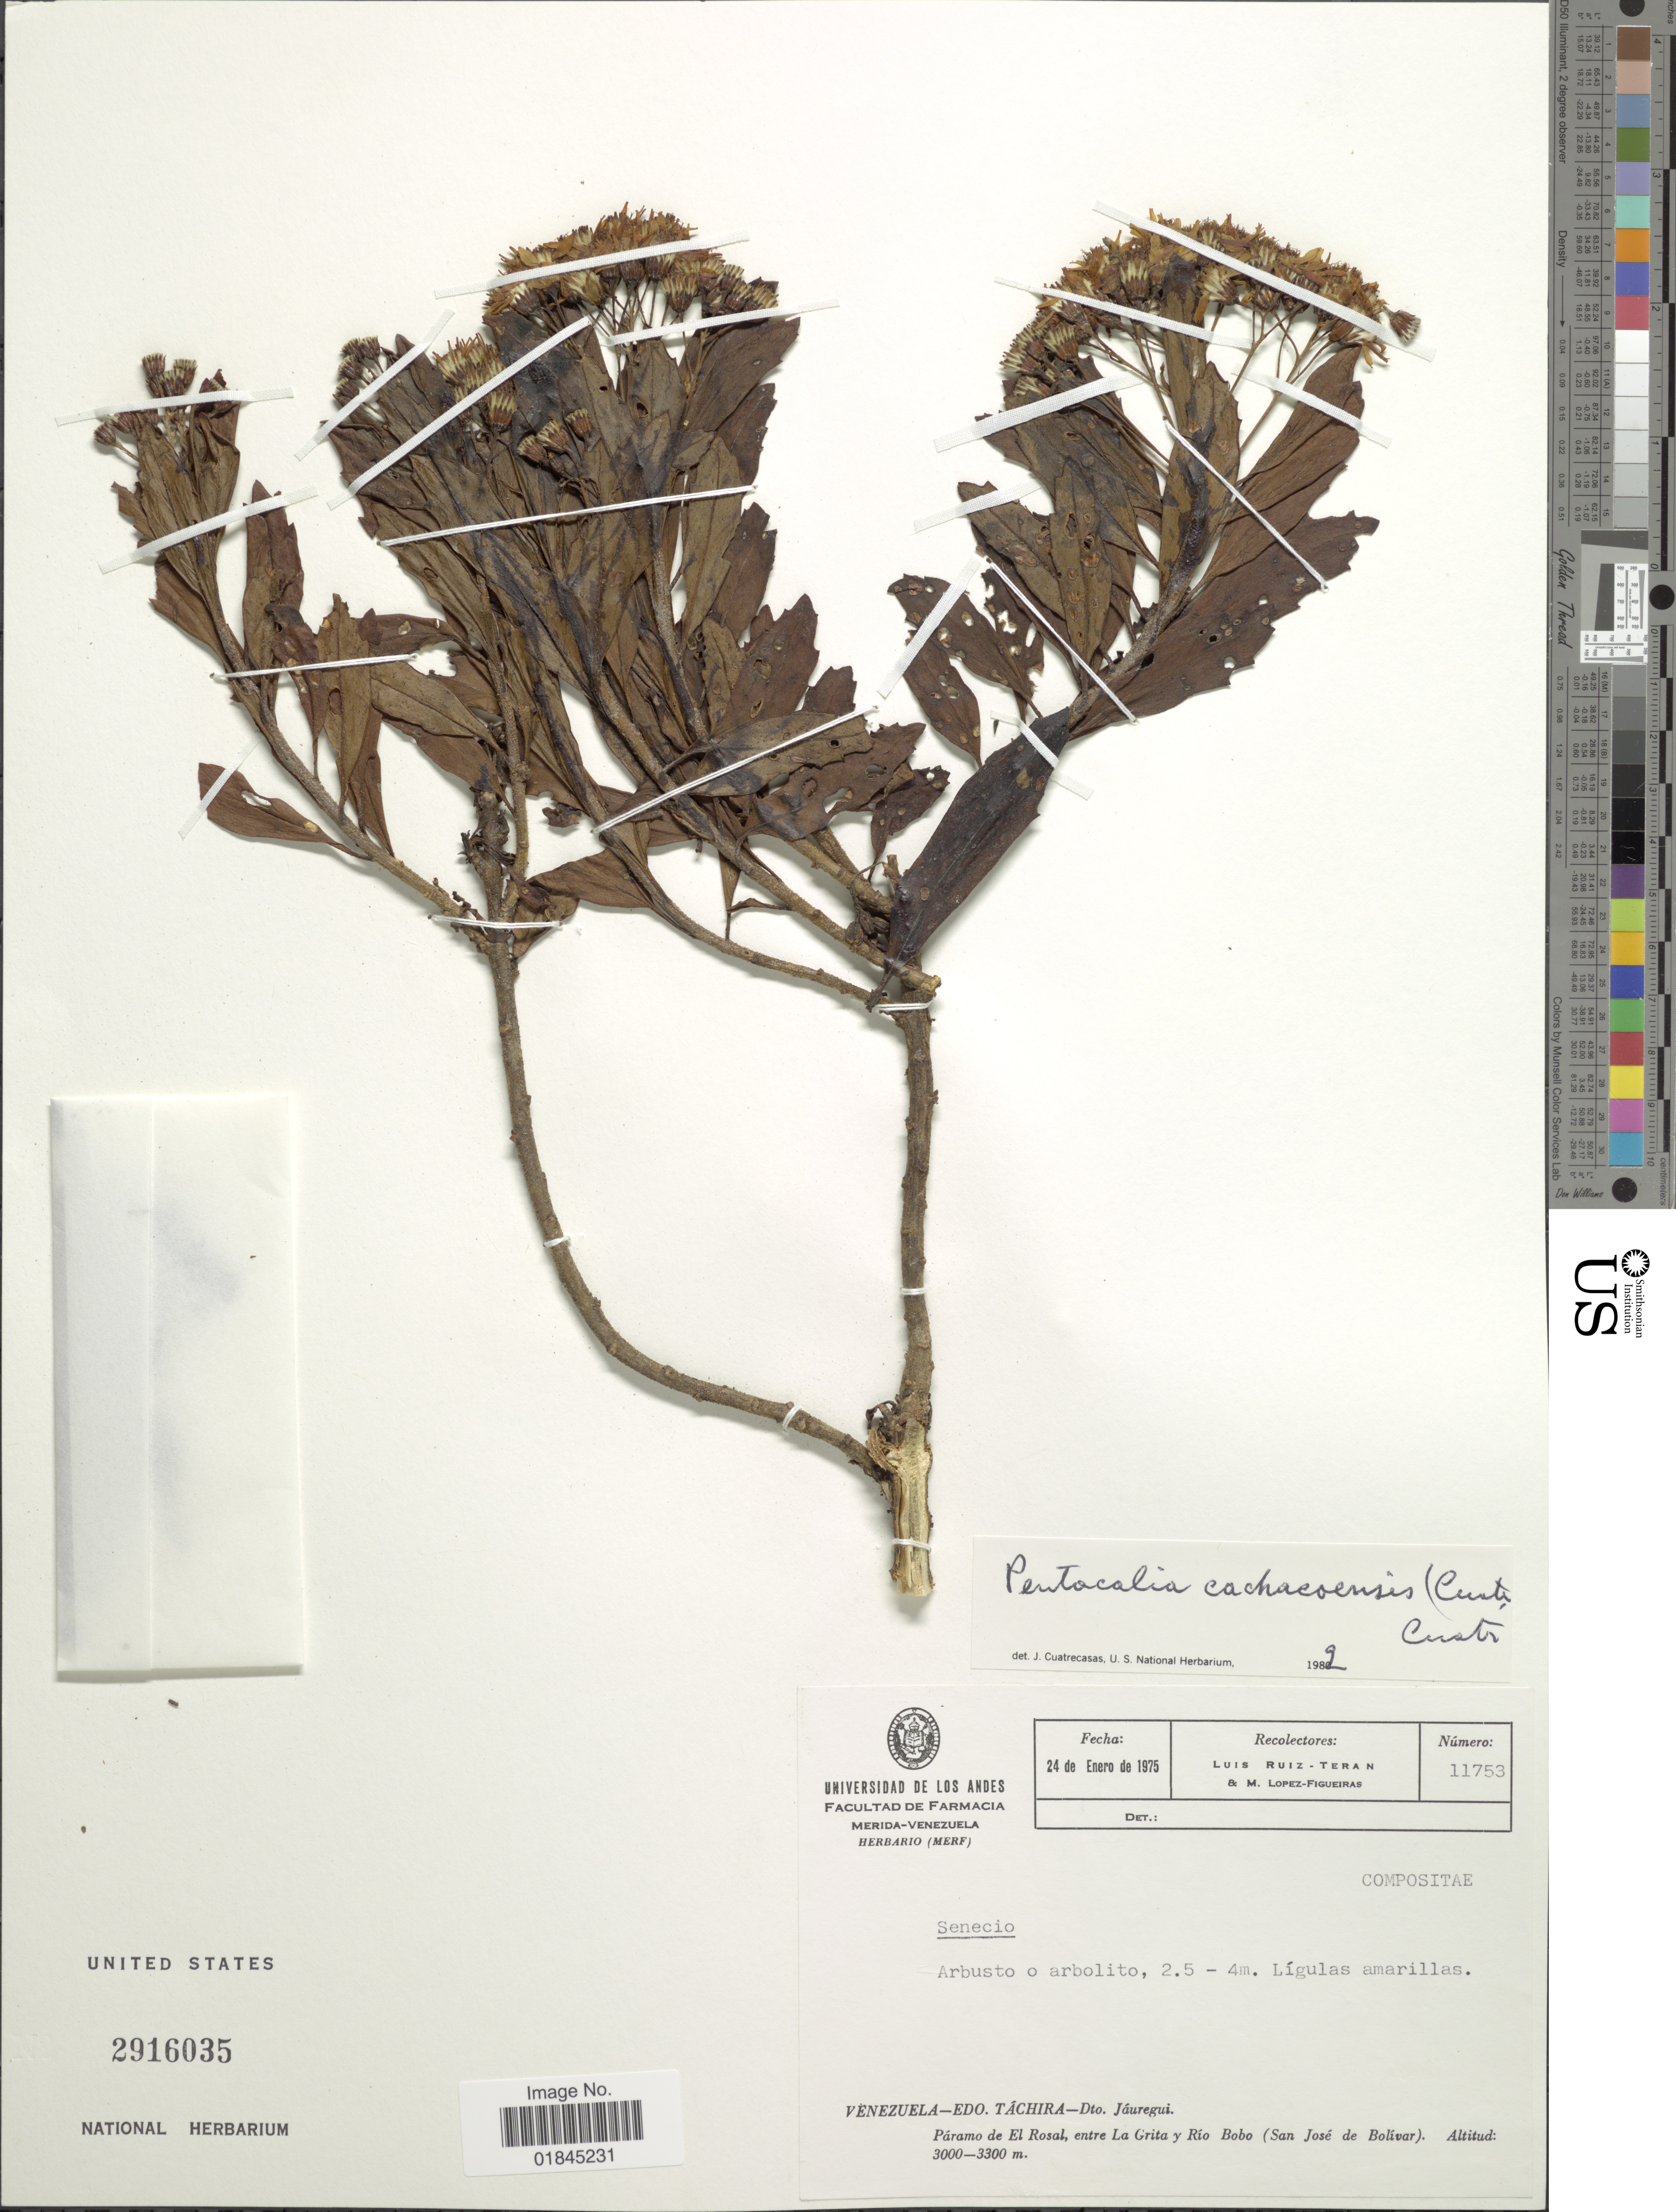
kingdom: Plantae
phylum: Tracheophyta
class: Magnoliopsida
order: Asterales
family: Asteraceae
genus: Pentacalia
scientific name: Pentacalia cachacoensis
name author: (Cuatrec.) Cuatrec.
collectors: L. E. Ruíz-Terán & M. López Figueiras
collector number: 11753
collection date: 1975-01-24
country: Venezuela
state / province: Tachira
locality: Venezuela - Edo. Táchira - Dto. Jáuregui. Páramo de El Rosal, entre La Grita y Rio Bobo (San José de Bolívar)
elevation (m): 3000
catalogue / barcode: US 2916035